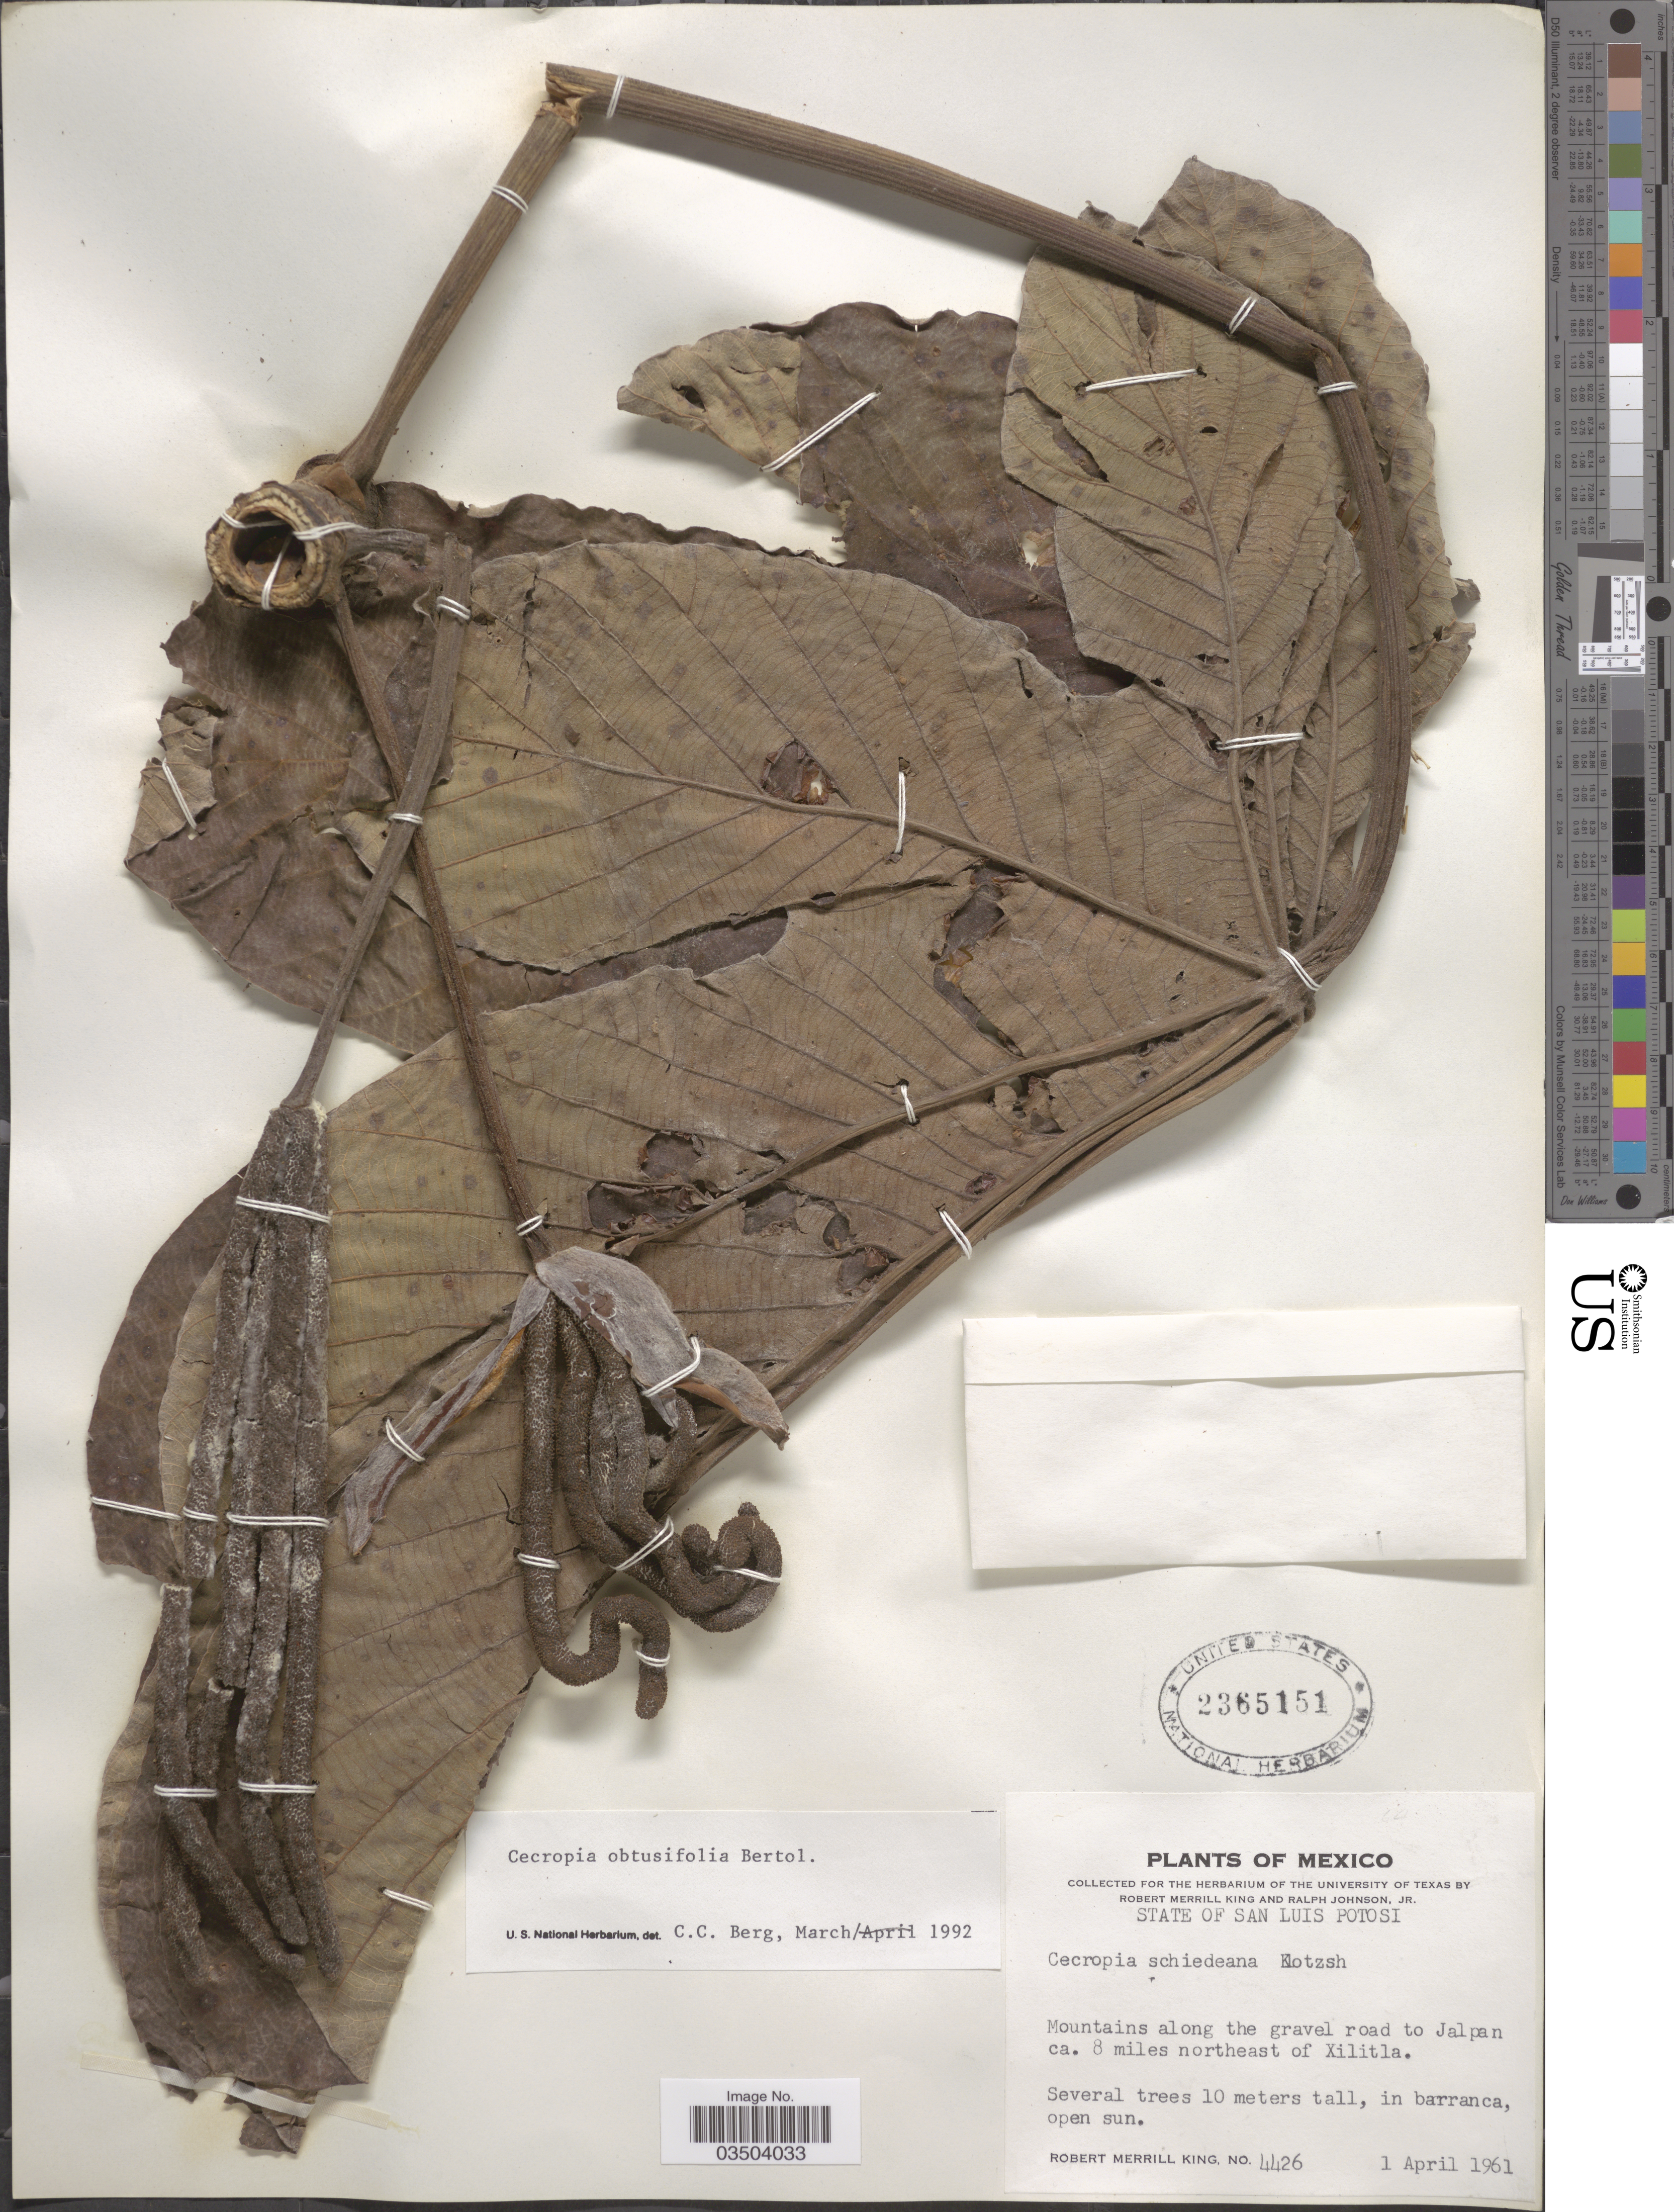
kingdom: Plantae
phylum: Tracheophyta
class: Magnoliopsida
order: Rosales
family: Urticaceae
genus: Cecropia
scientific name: Cecropia obtusifolia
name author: Bertol.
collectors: R. M. King & R. Johnson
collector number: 4426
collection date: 1961-04-01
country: Mexico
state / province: San Luis Potosí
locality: Mountains along the gravel road to Jalpan ca. 8 miles northeast of Xilitla.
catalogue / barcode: US 2365151